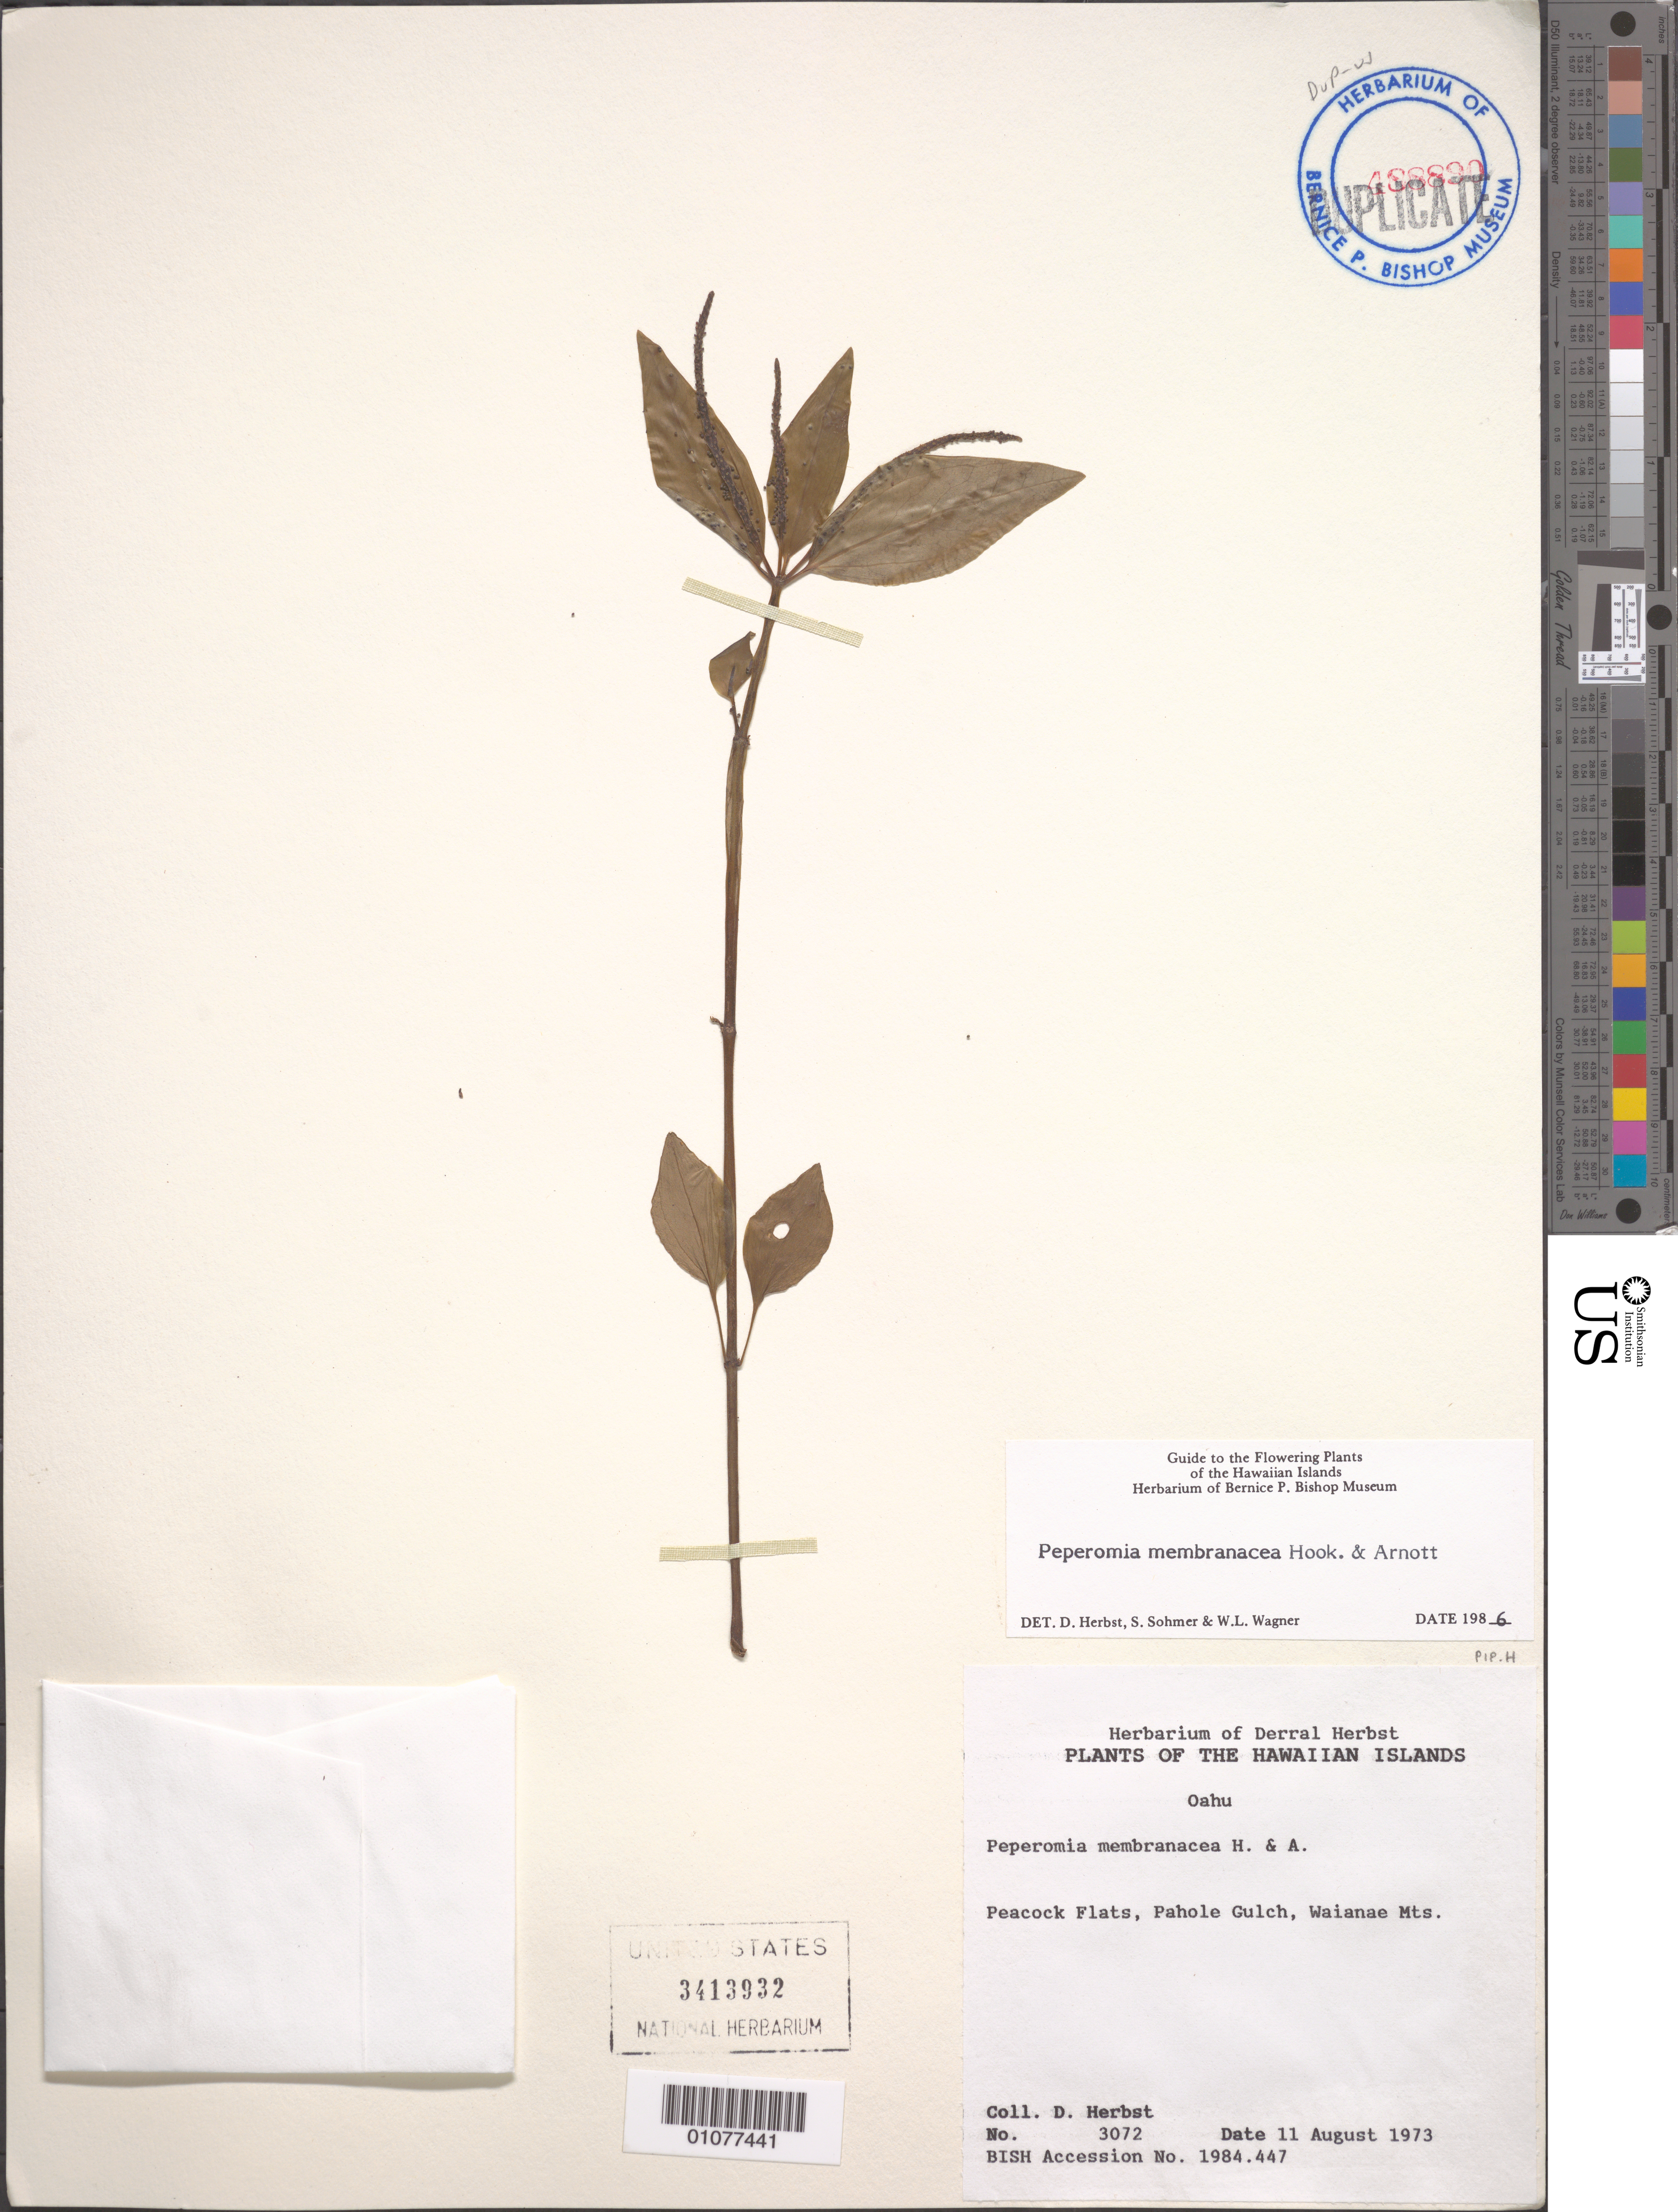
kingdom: Plantae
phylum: Tracheophyta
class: Magnoliopsida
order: Piperales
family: Piperaceae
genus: Peperomia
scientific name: Peperomia membranacea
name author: Hook. & Arn.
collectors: D. R. Herbst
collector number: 3072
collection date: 1973-08-11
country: United States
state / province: Hawaii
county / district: Honolulu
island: Oahu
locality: Waianae Mts., Pahole Gulch, Peacock Flats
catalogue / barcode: US 3413932